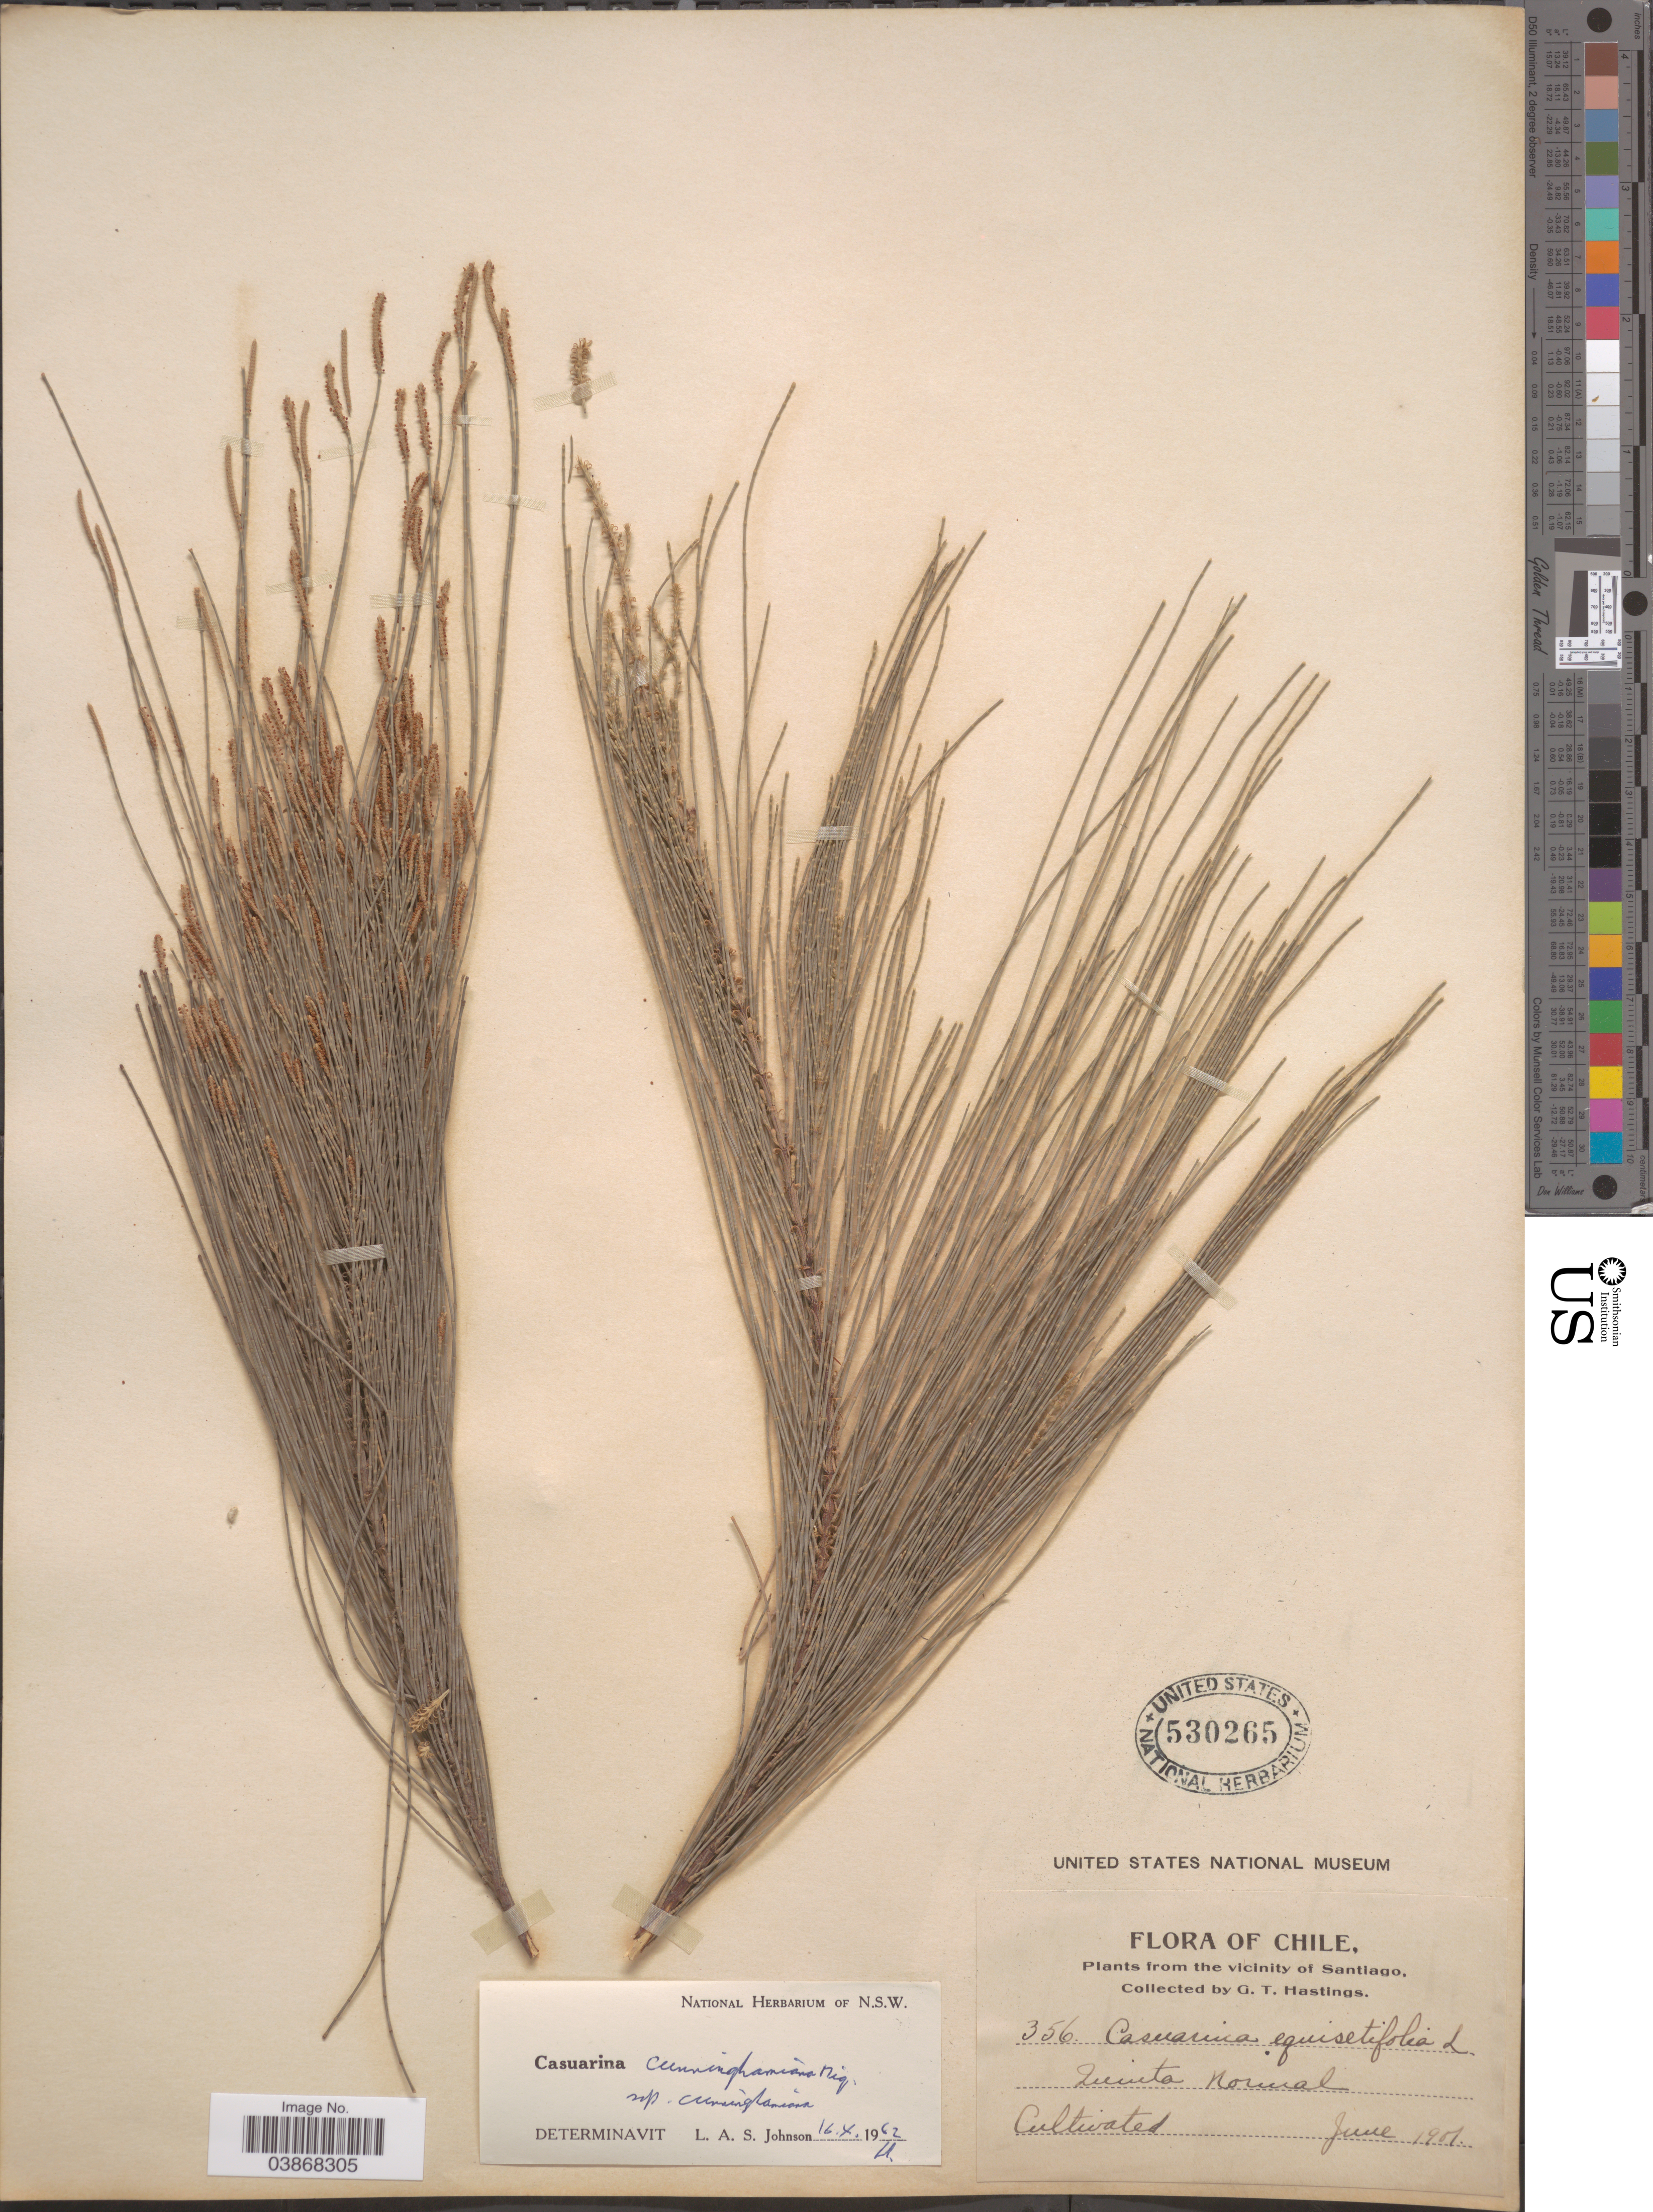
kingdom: Plantae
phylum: Tracheophyta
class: Magnoliopsida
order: Fagales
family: Casuarinaceae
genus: Casuarina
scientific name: Casuarina cunninghamiana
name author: Miq.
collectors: G. Hastings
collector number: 356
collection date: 1901-06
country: Chile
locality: The vicinity of Santiago. Quinta Normal.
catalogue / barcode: US 530265